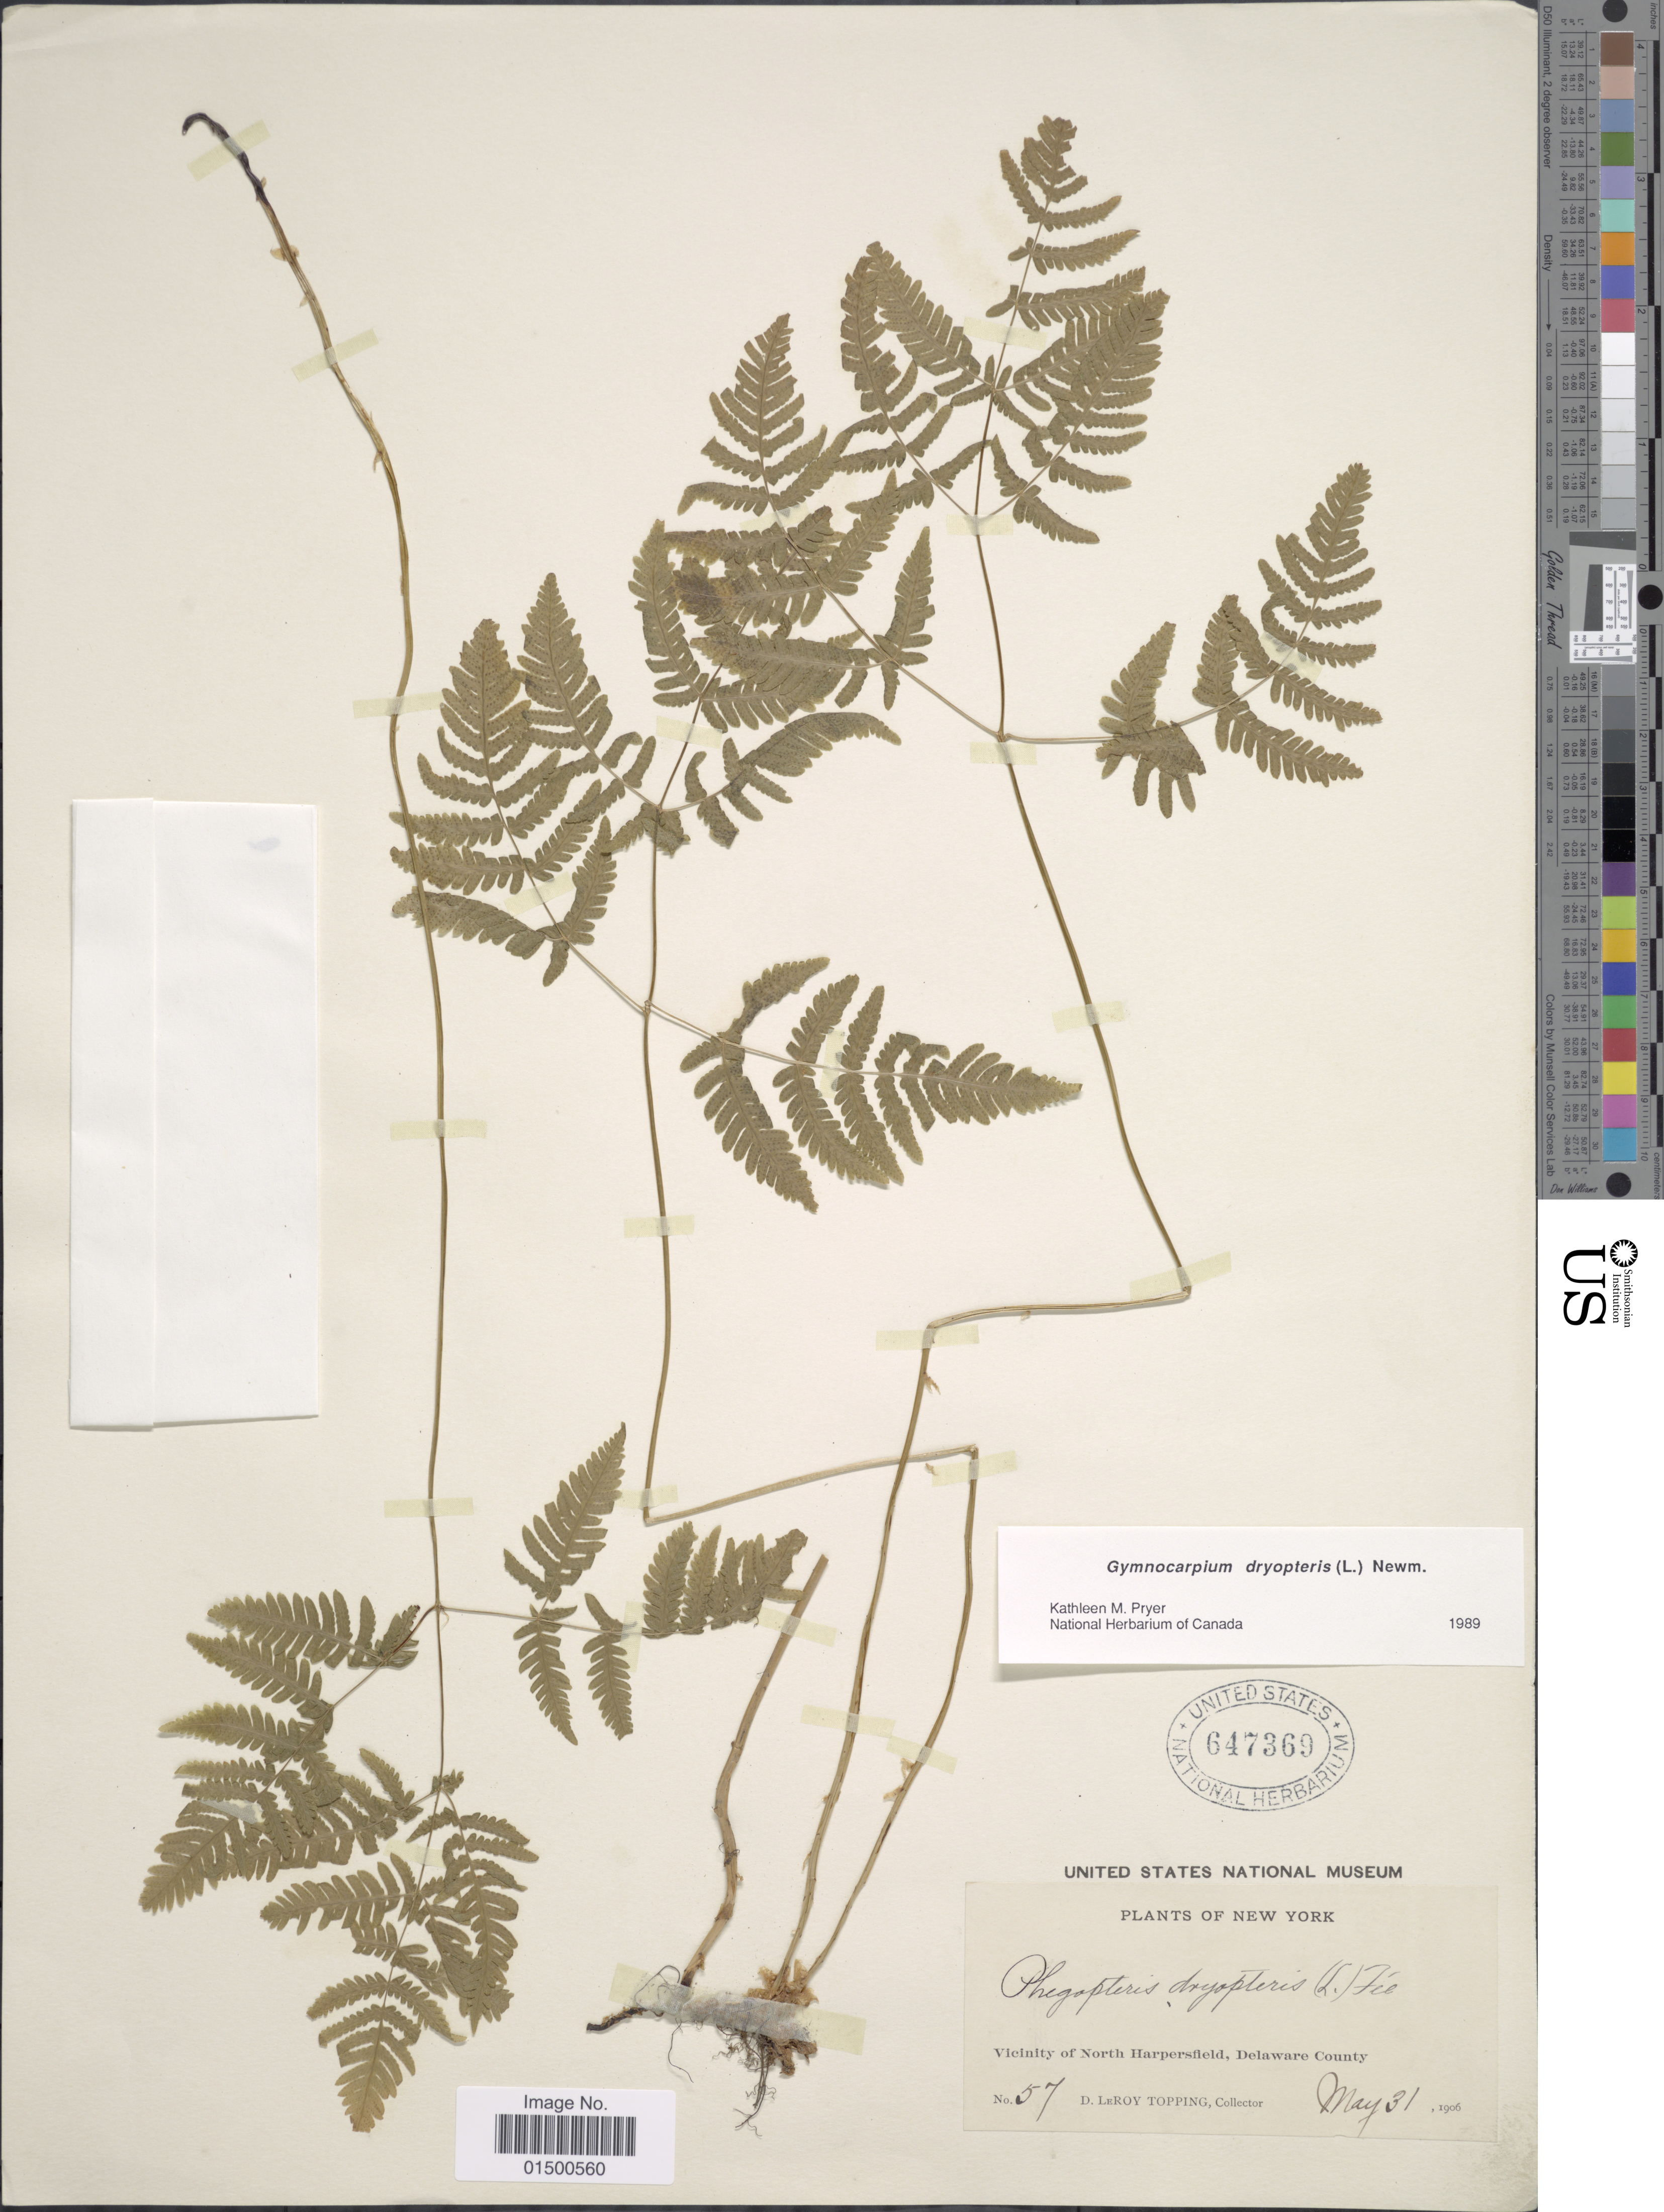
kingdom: Plantae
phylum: Tracheophyta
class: Polypodiopsida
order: Polypodiales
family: Cystopteridaceae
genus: Gymnocarpium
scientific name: Gymnocarpium dryopteris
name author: (L.) Newman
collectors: D. L. Topping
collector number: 57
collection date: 1906-05-31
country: United States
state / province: New York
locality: Vicinity of North Harpersfield, Delaware County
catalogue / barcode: US 647369